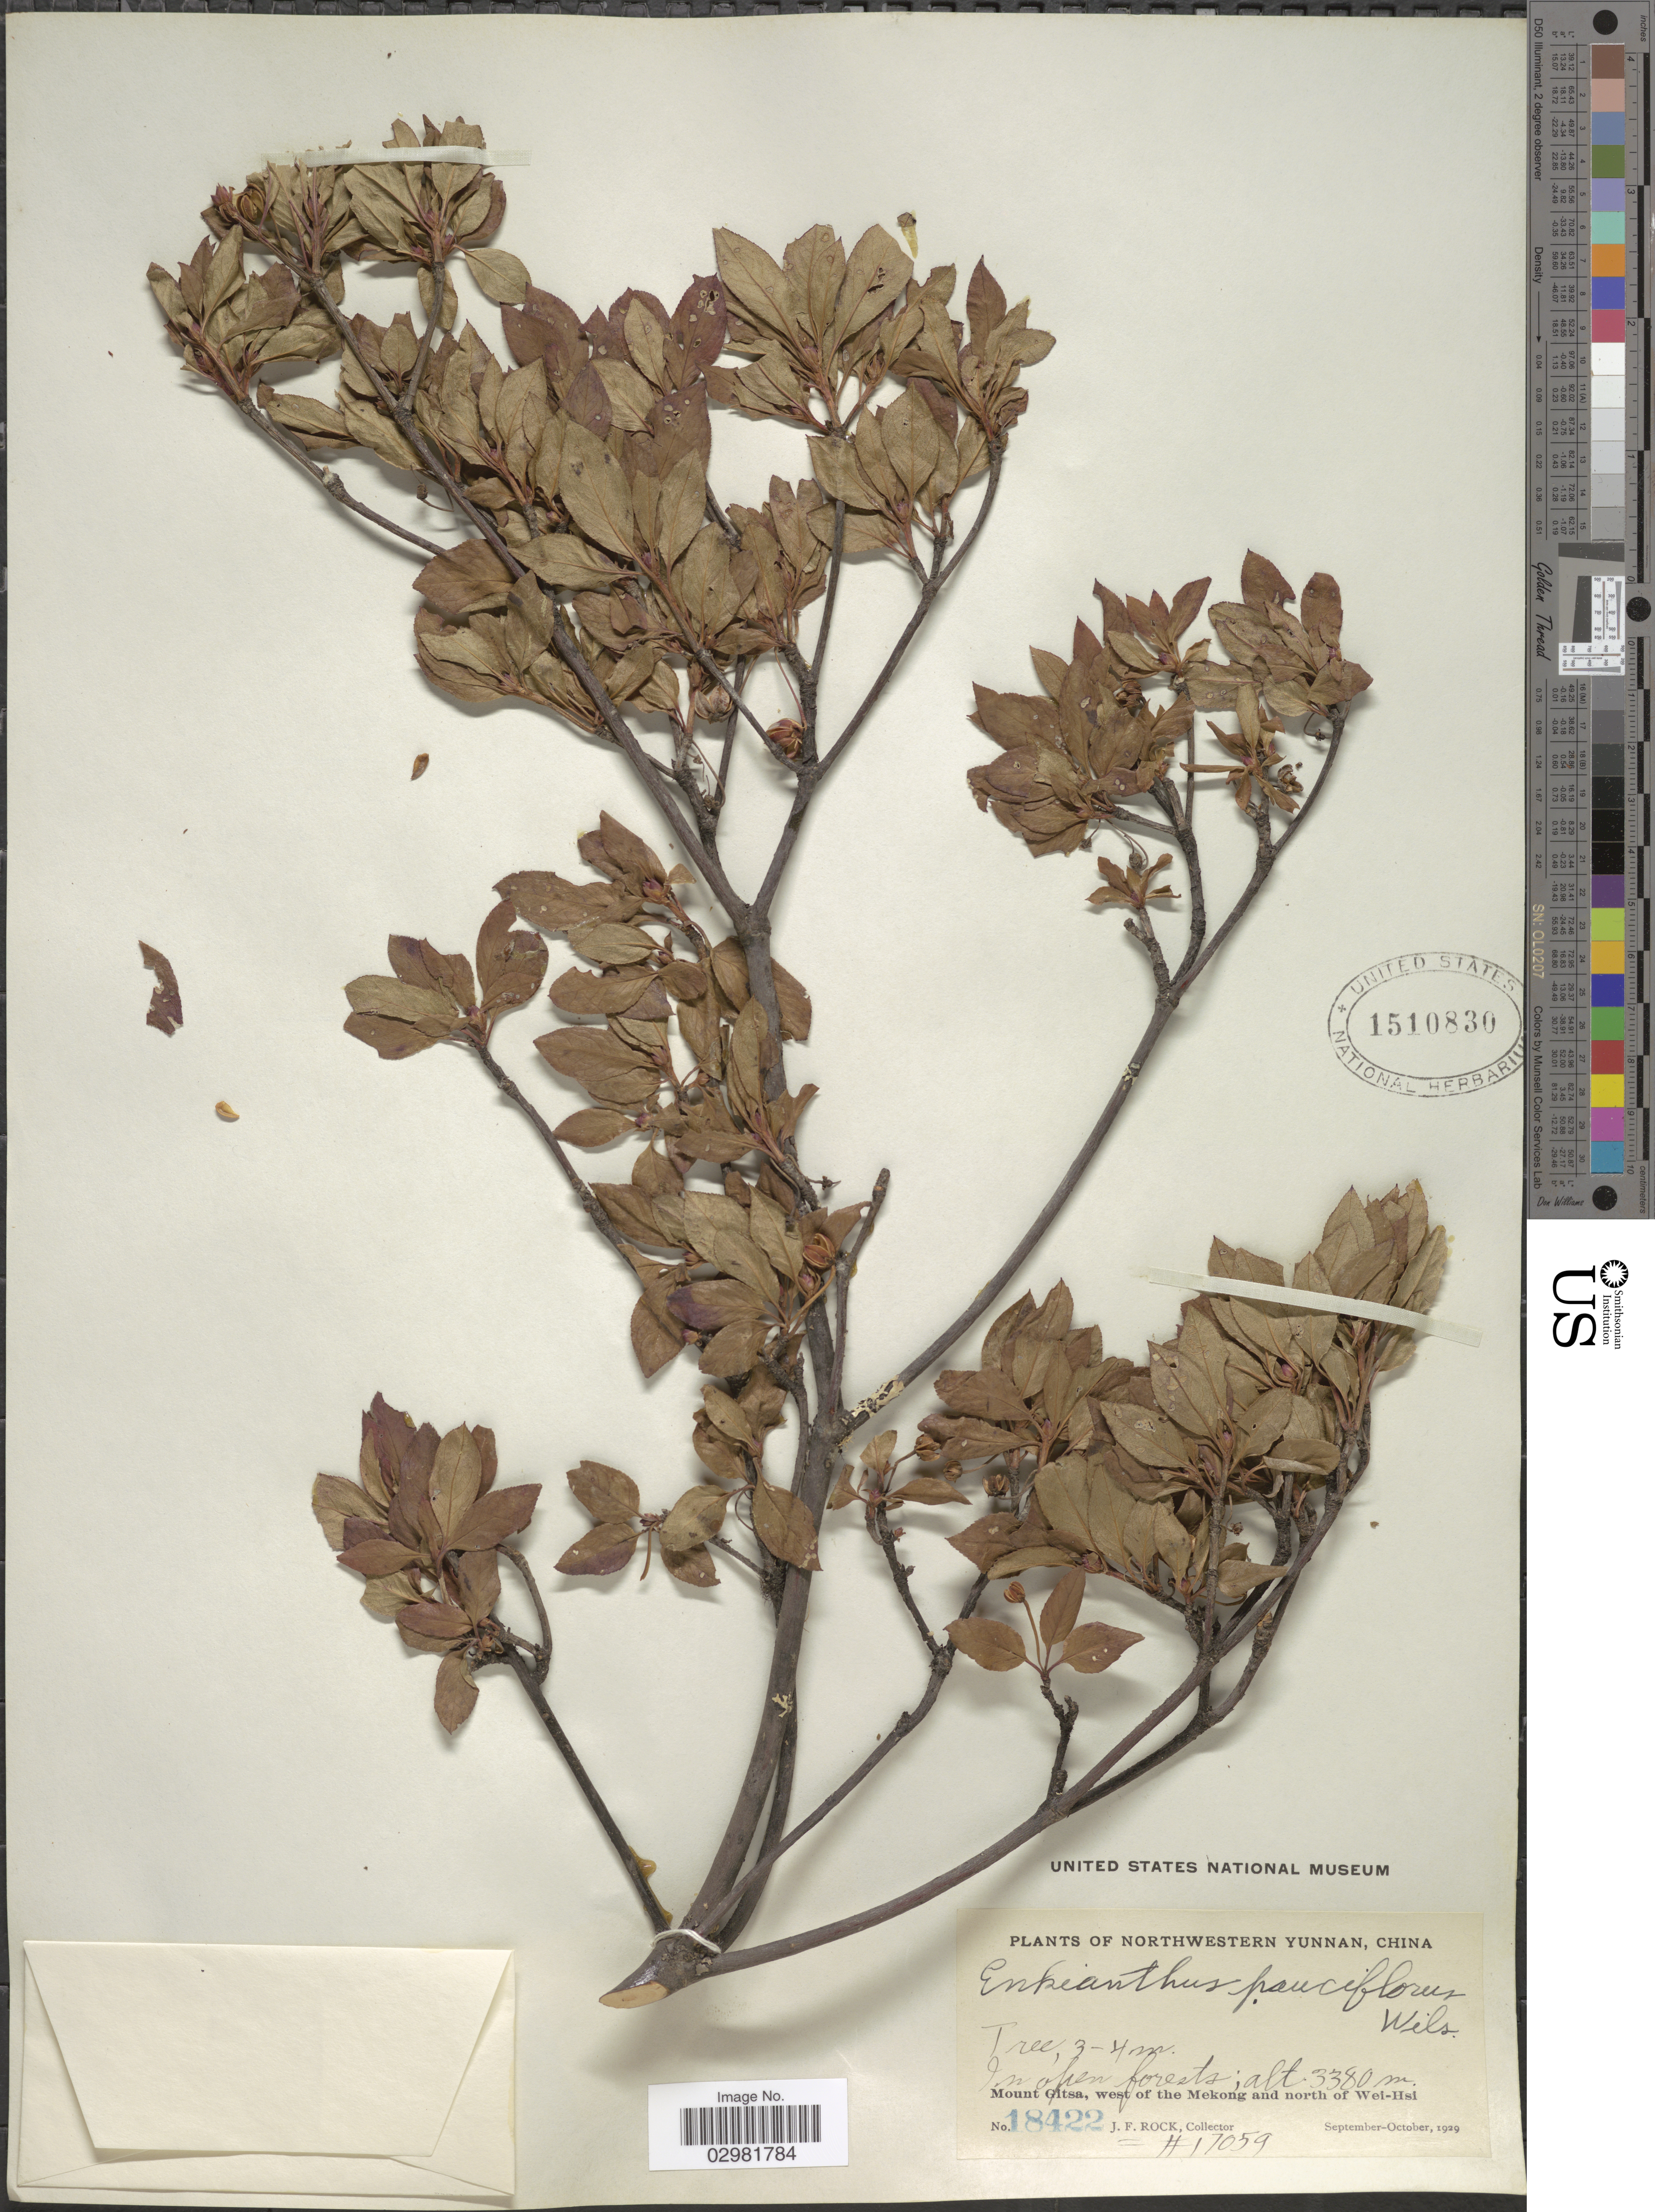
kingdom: Plantae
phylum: Tracheophyta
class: Magnoliopsida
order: Ericales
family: Ericaceae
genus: Enkianthus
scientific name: Enkianthus pauciflorus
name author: E.H. Wilson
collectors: J. Rock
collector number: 18422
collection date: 1929-09/1929-10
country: China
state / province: Yunnan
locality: Northwestern Yunnan. Mount Gitsa, west of the Mekong and north of Wei-Hsi.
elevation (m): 3380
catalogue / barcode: US 1510830